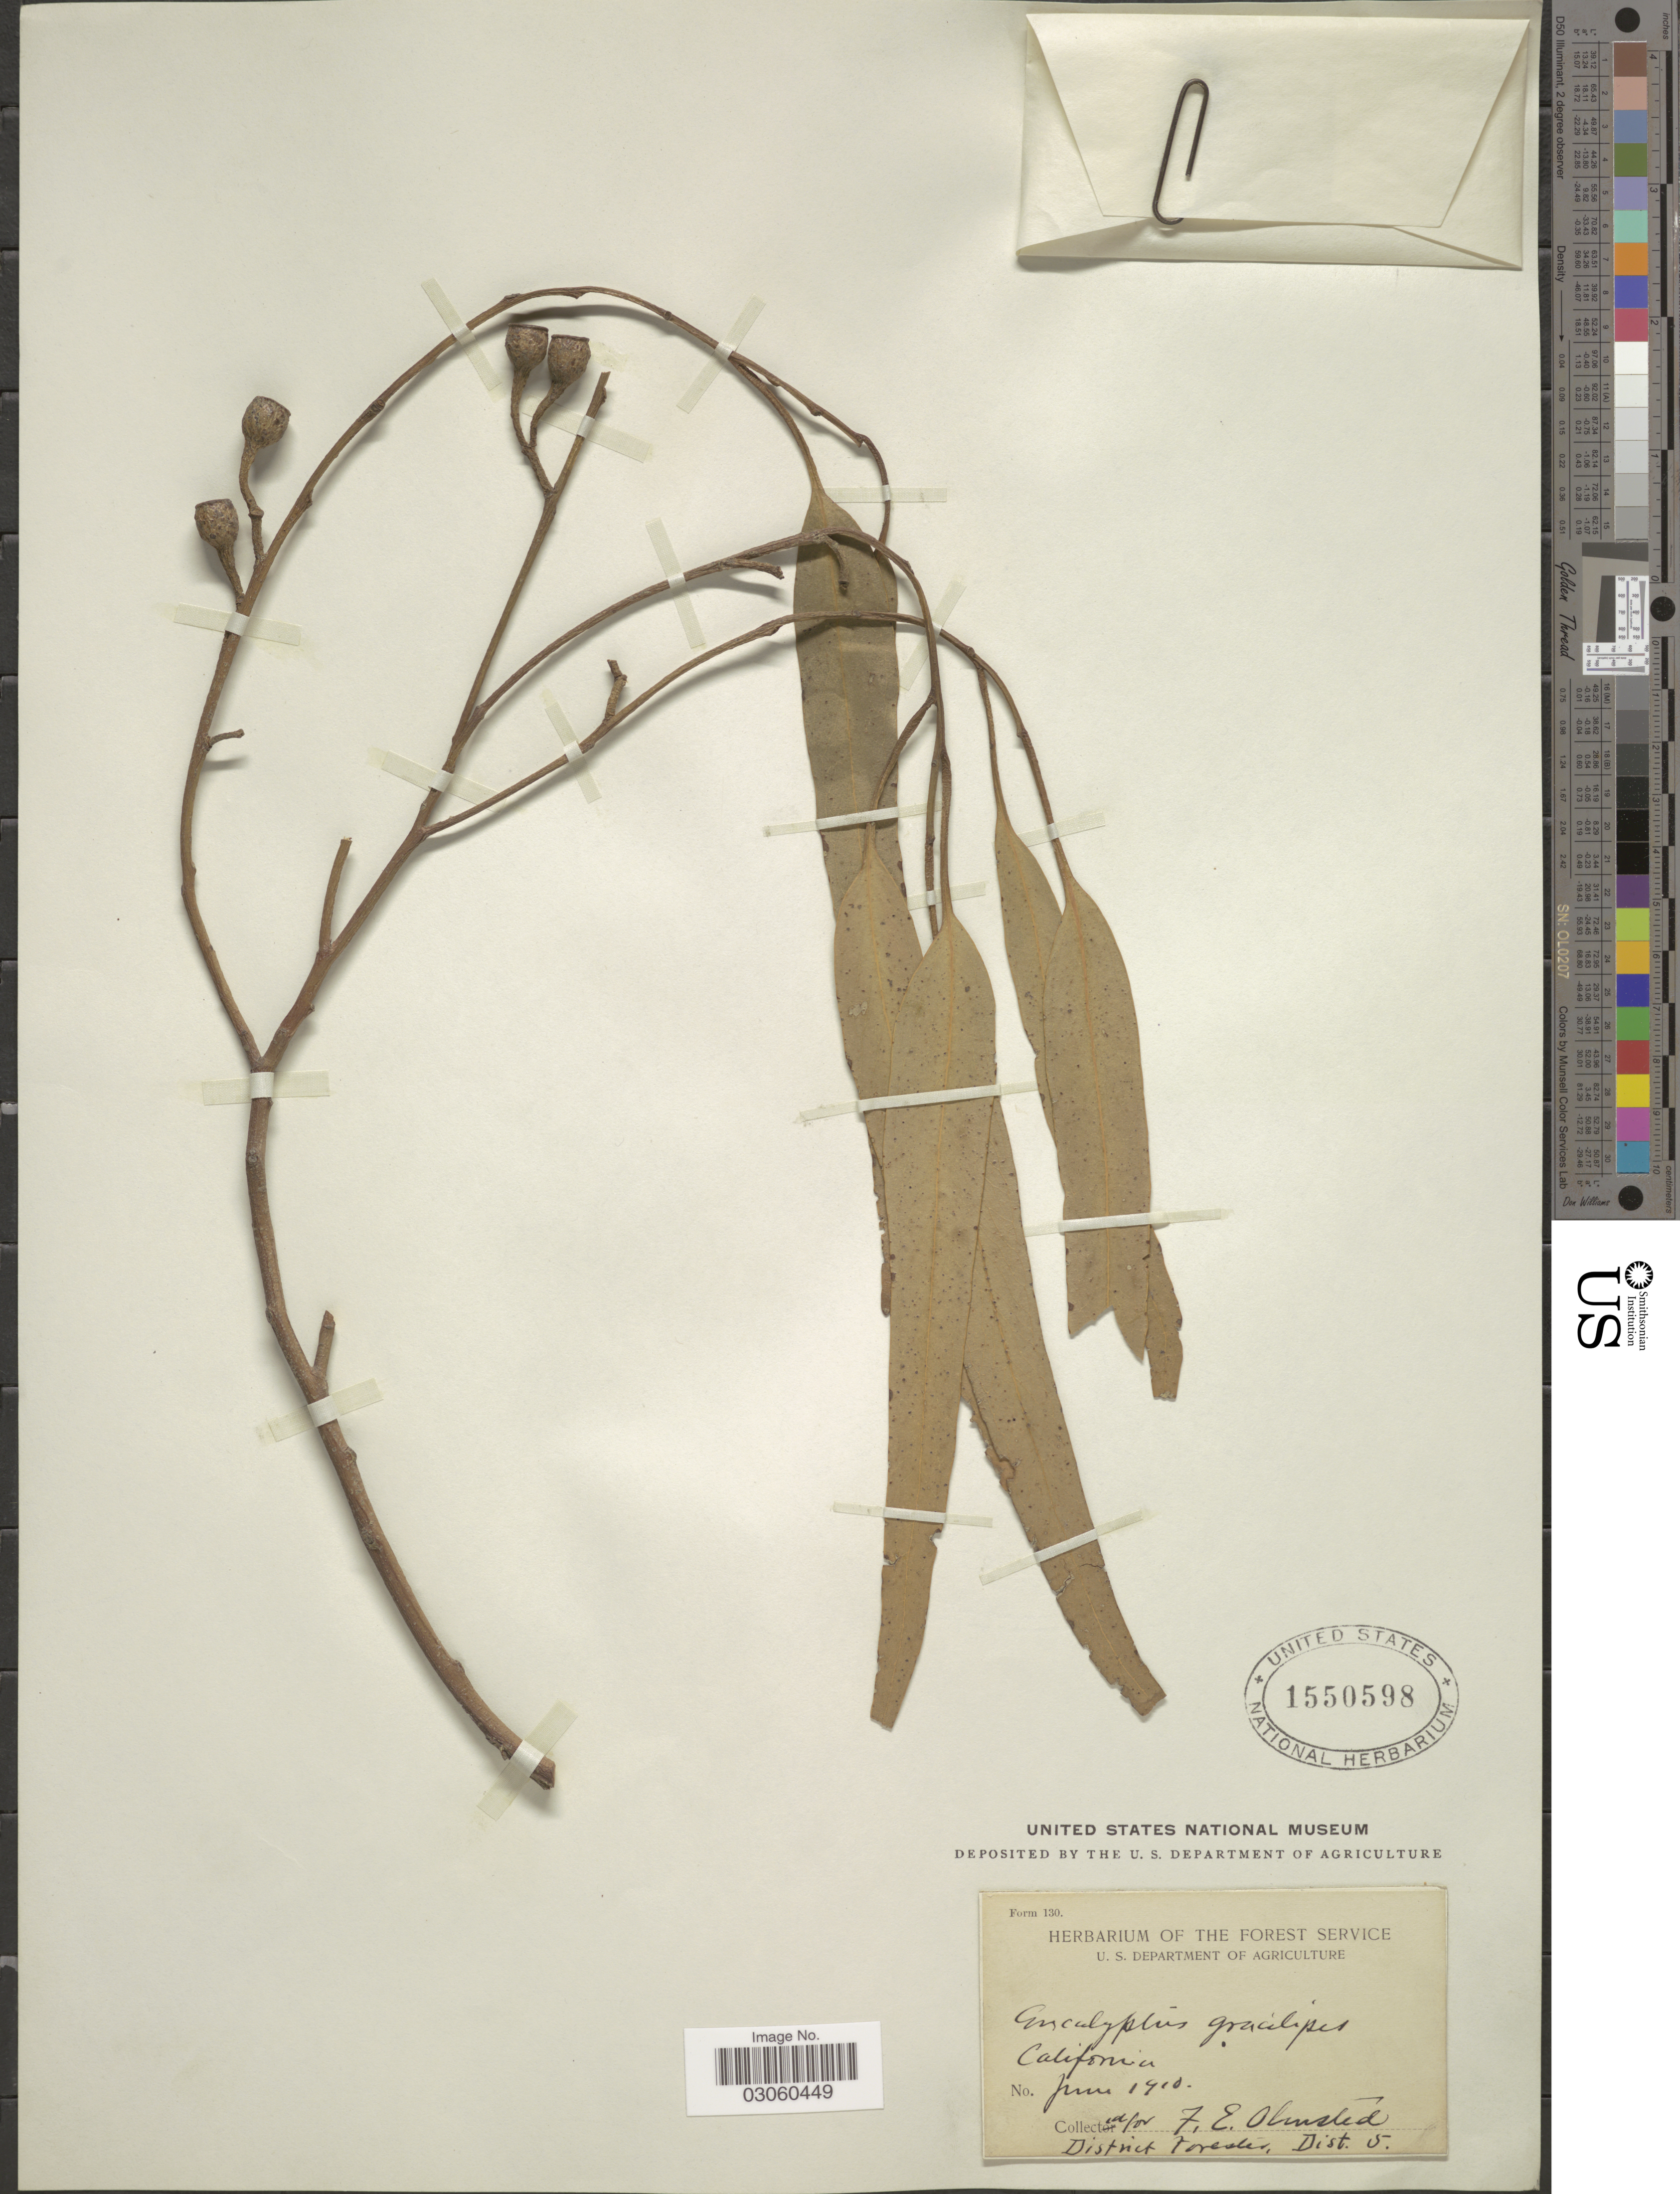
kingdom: Plantae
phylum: Tracheophyta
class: Magnoliopsida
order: Myrtales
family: Myrtaceae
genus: Eucalyptus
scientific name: Eucalyptus gracilipes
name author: Naudin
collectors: J. Olmsted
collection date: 1910-06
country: United States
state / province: California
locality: District Forester, Dist. 5.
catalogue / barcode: US 1550598